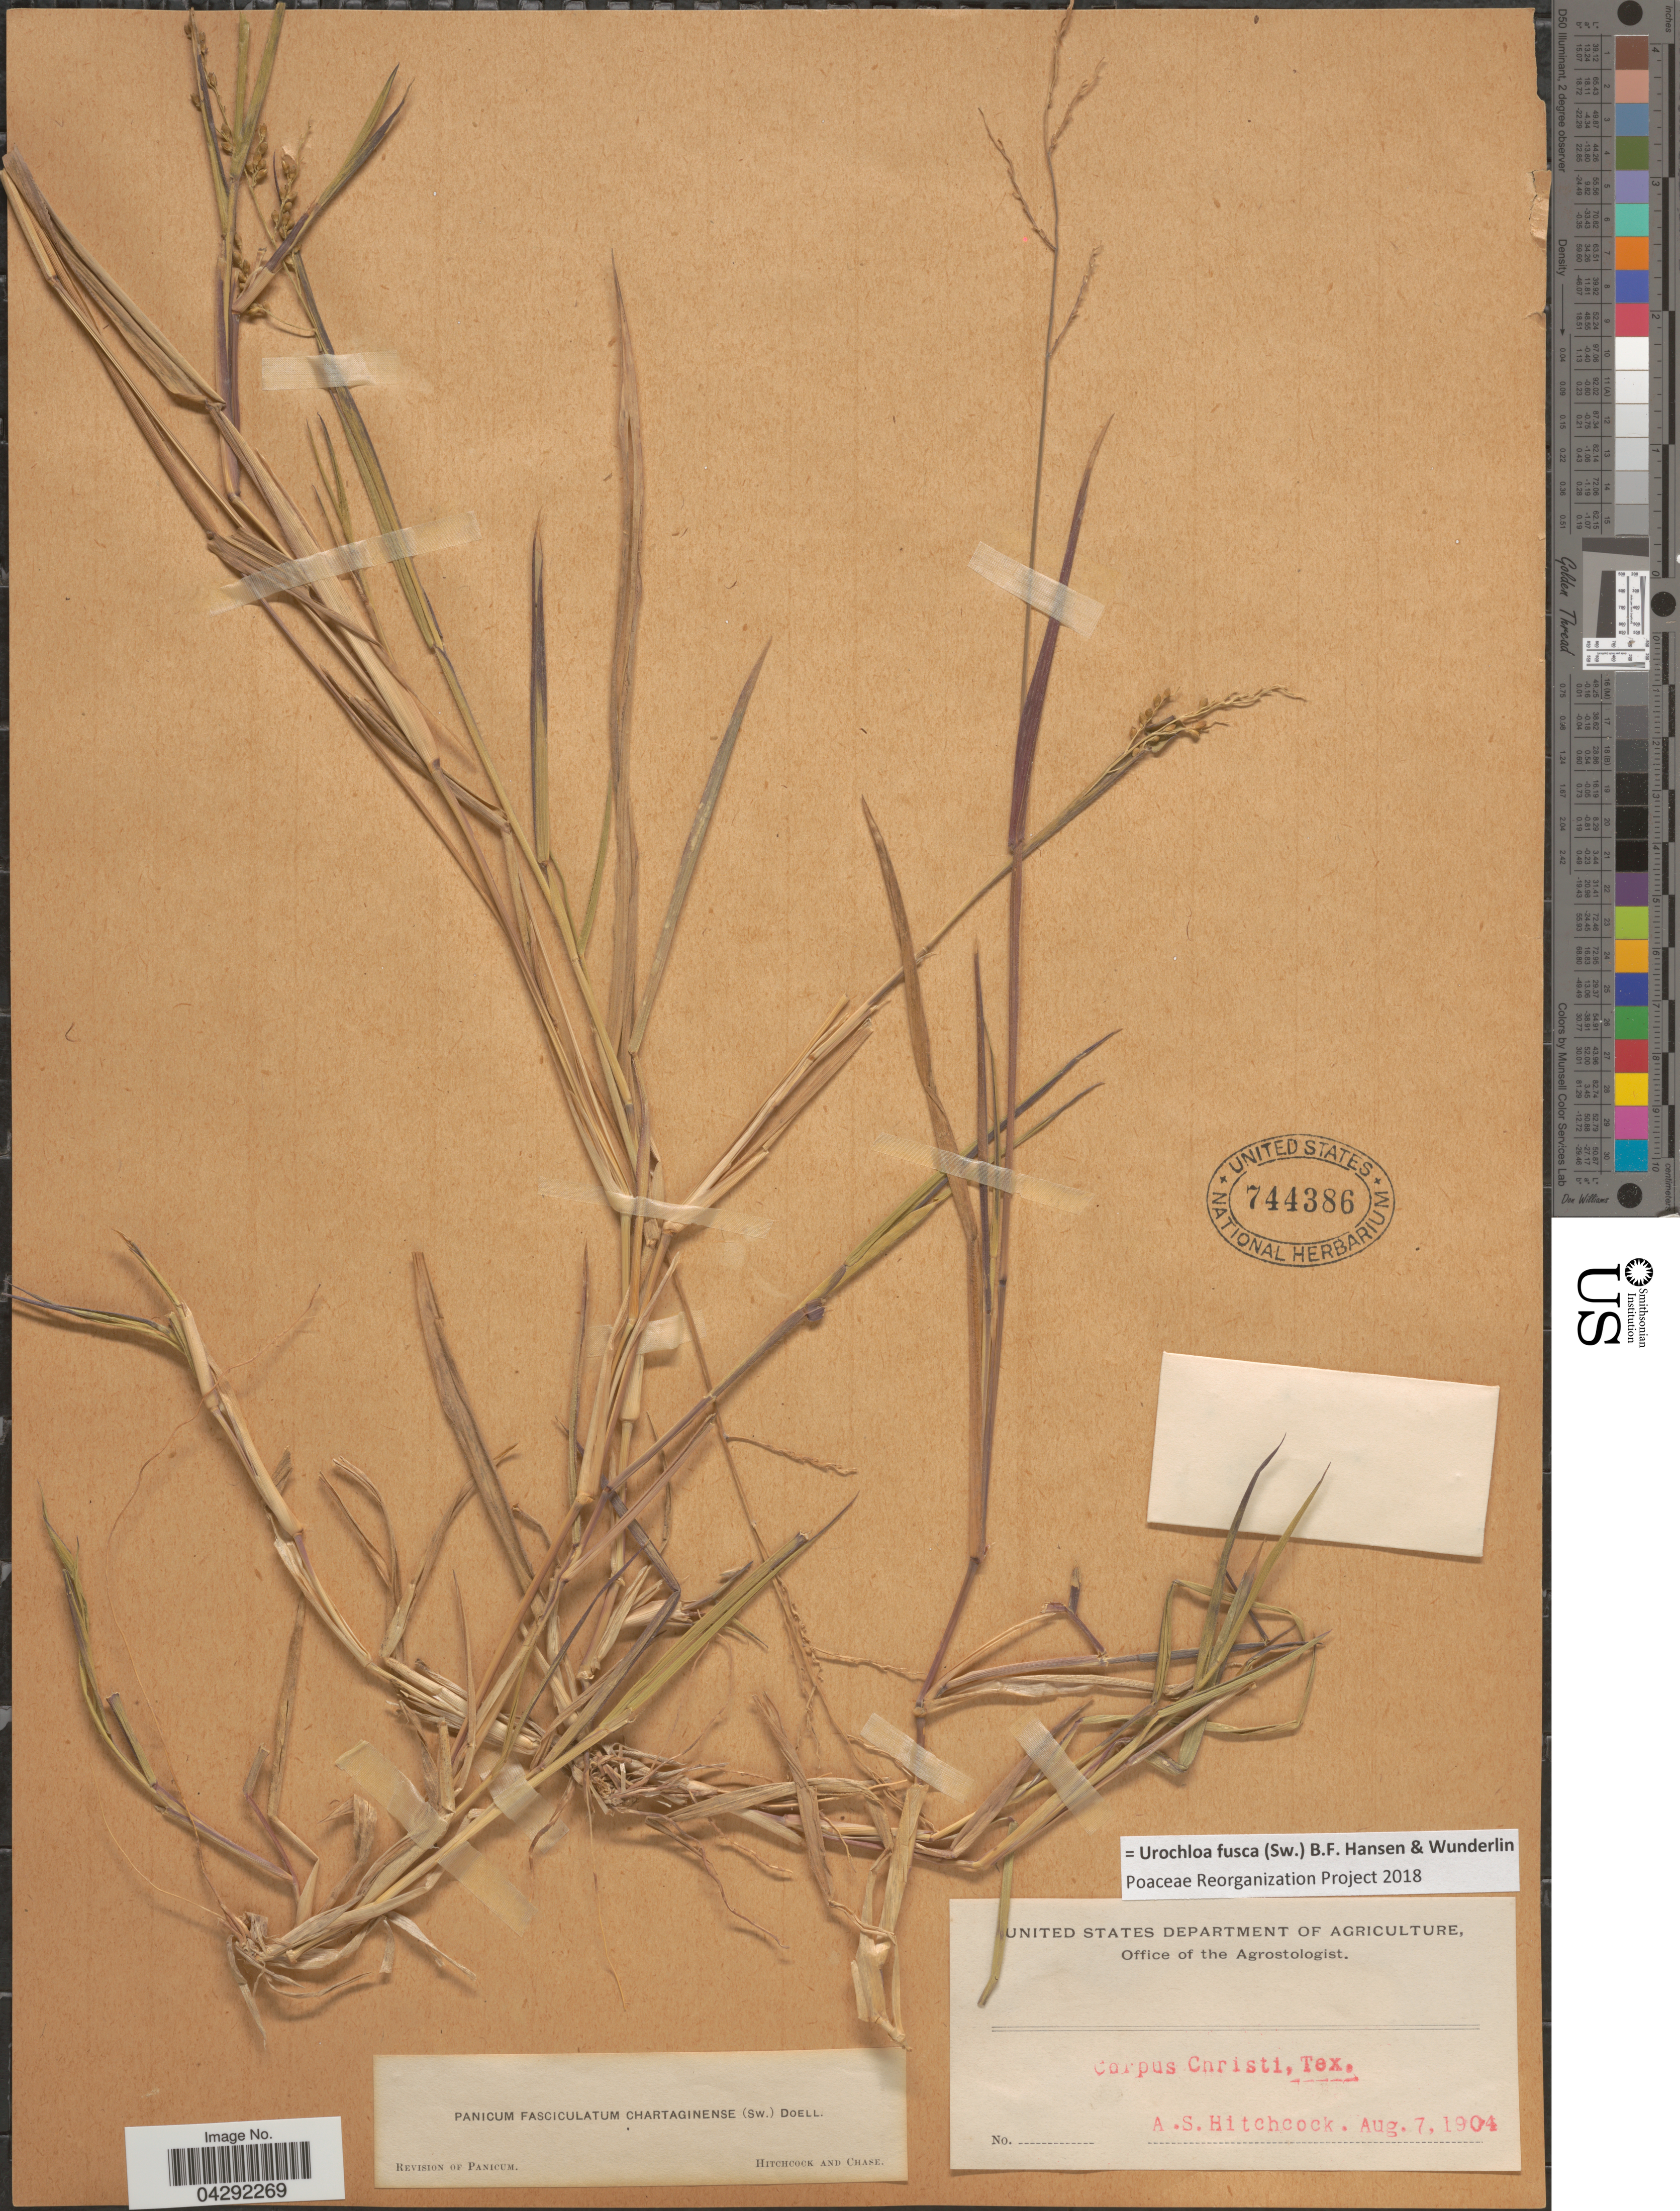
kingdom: Plantae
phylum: Tracheophyta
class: Liliopsida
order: Poales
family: Poaceae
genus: Urochloa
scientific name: Urochloa fusca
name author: (Sw.) B.F. Hansen & Wunderlin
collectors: A. S. Hitchcock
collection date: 1904-08-07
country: United States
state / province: Texas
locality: Corpus Christi.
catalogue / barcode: US 744386